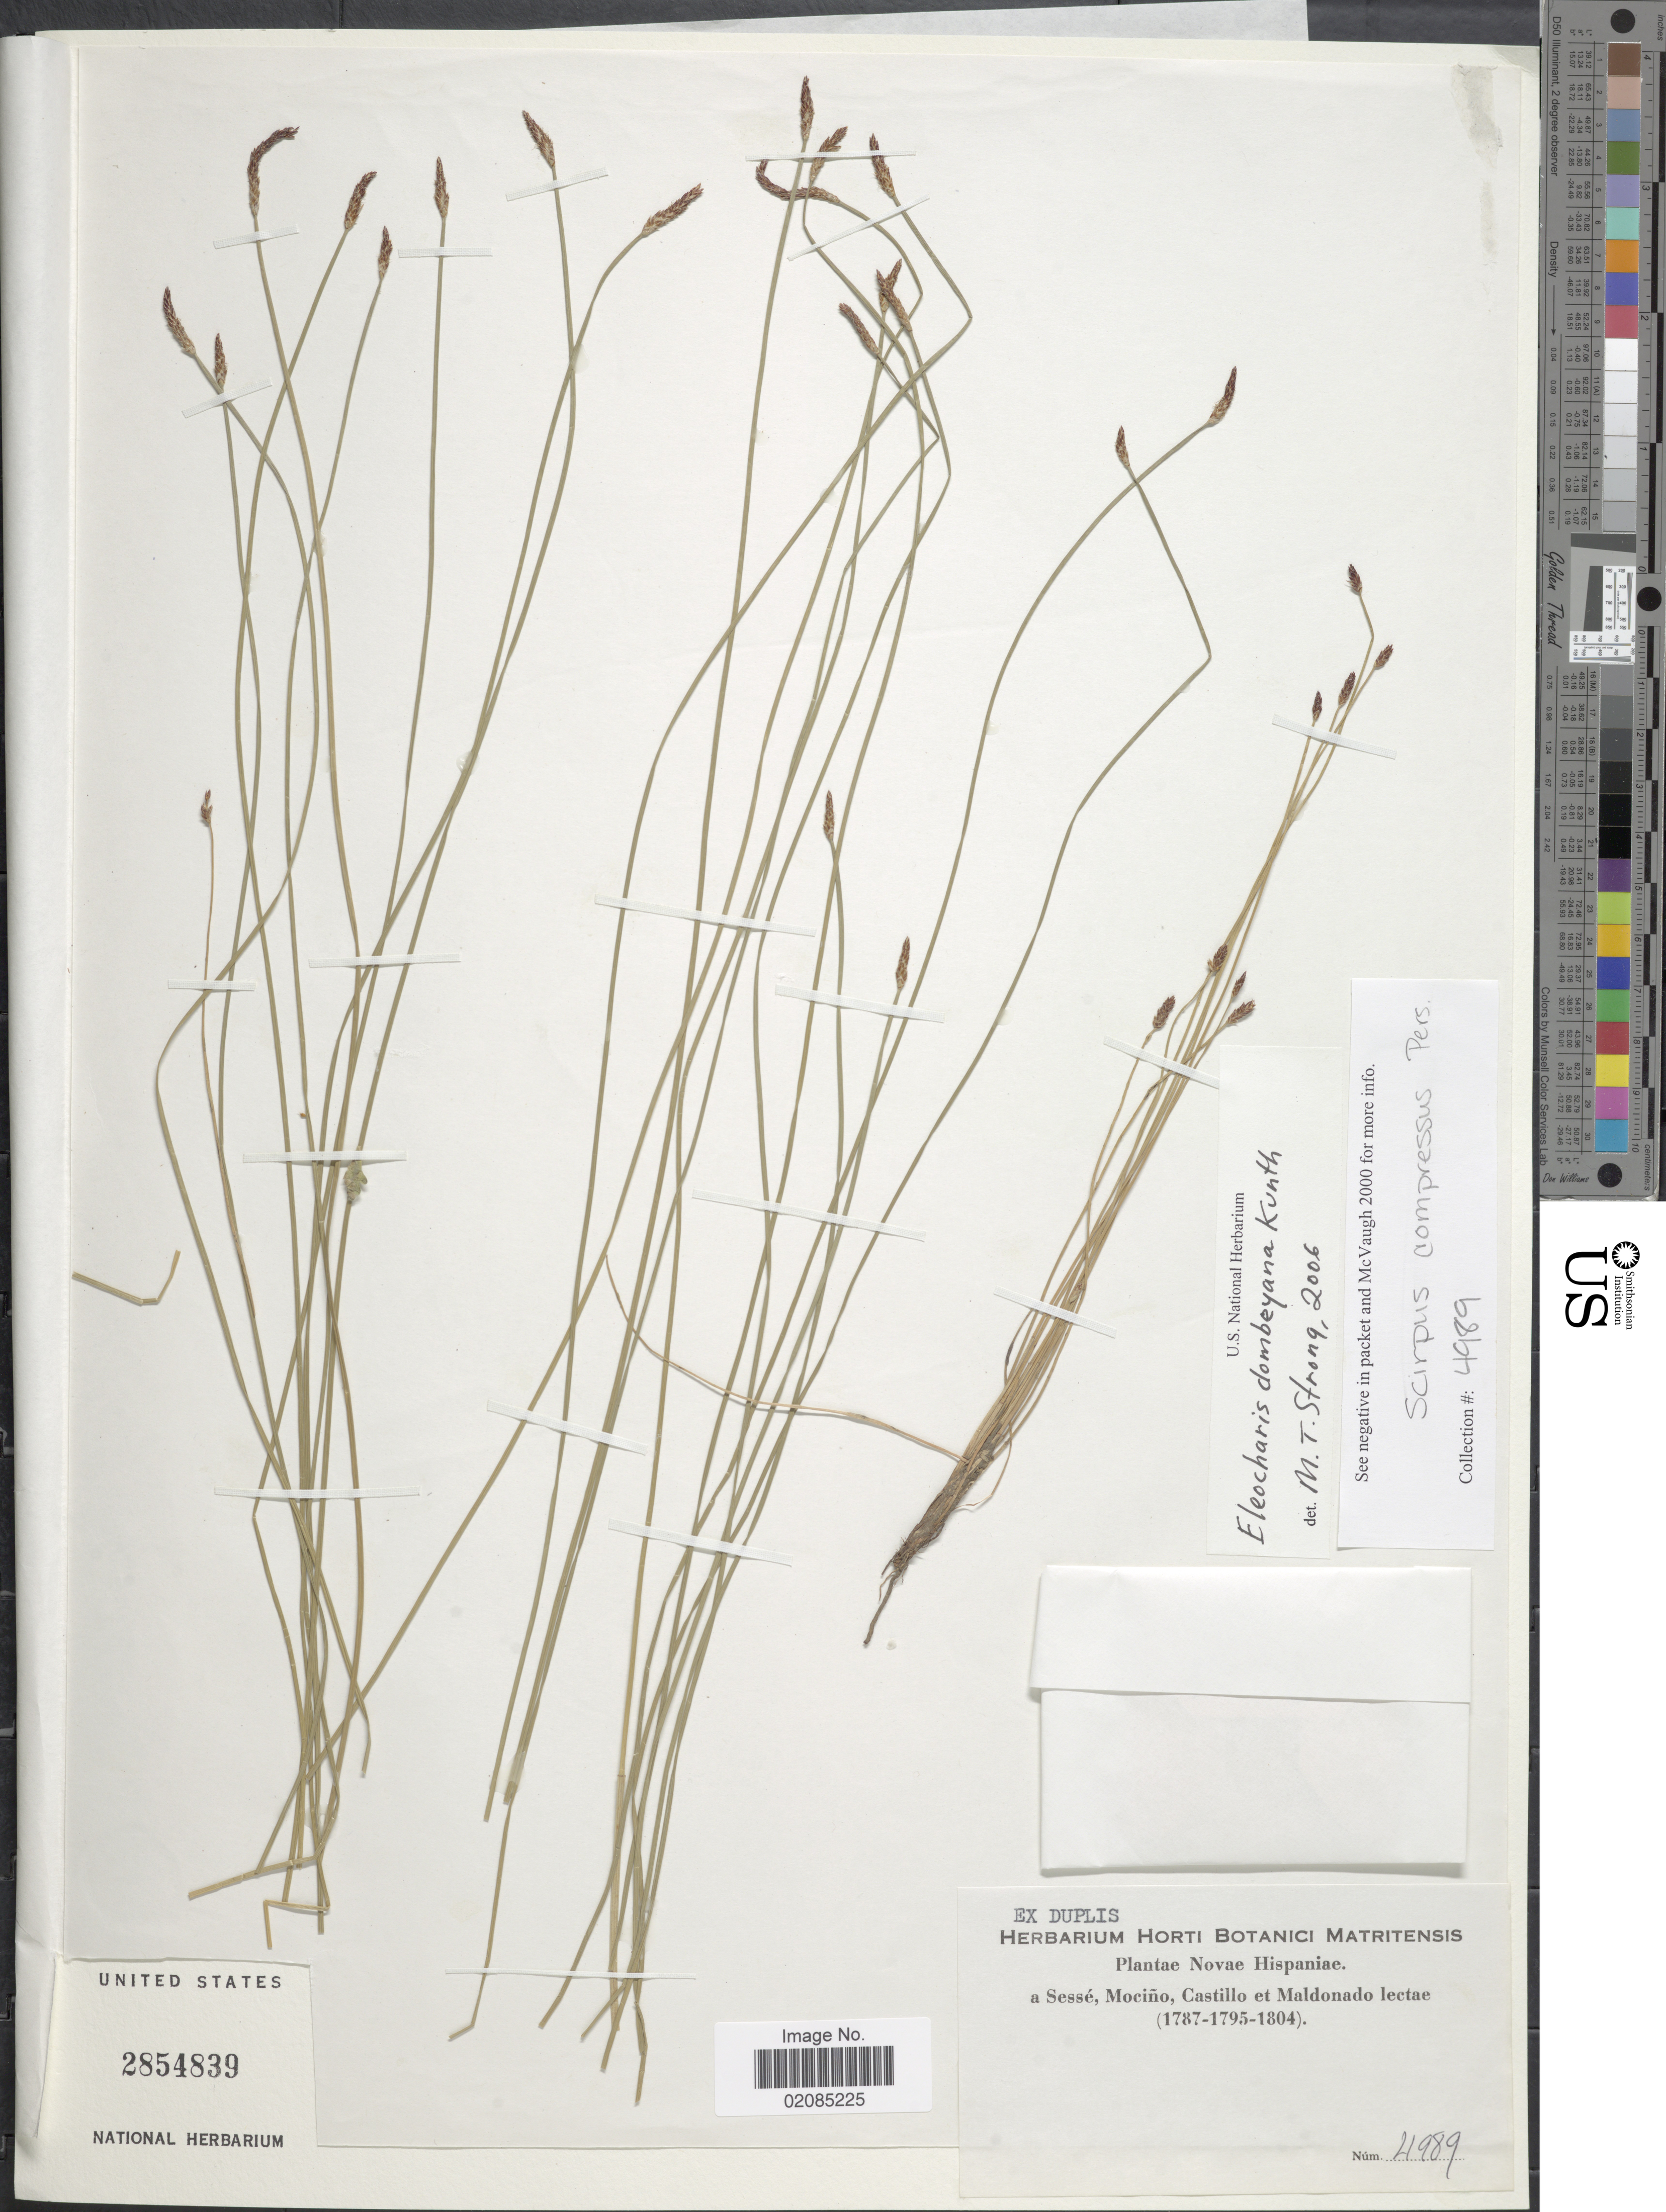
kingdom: Plantae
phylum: Tracheophyta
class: Liliopsida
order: Poales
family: Cyperaceae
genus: Eleocharis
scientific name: Eleocharis dombeyana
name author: Kunth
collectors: M. Sessé y Lacasta, J. M. Mociño, Castillo, -- & J. Maldonado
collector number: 4989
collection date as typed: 1787 to 1804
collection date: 1787/1804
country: Mexico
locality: Novae Hispaniae.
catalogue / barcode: US 2854839